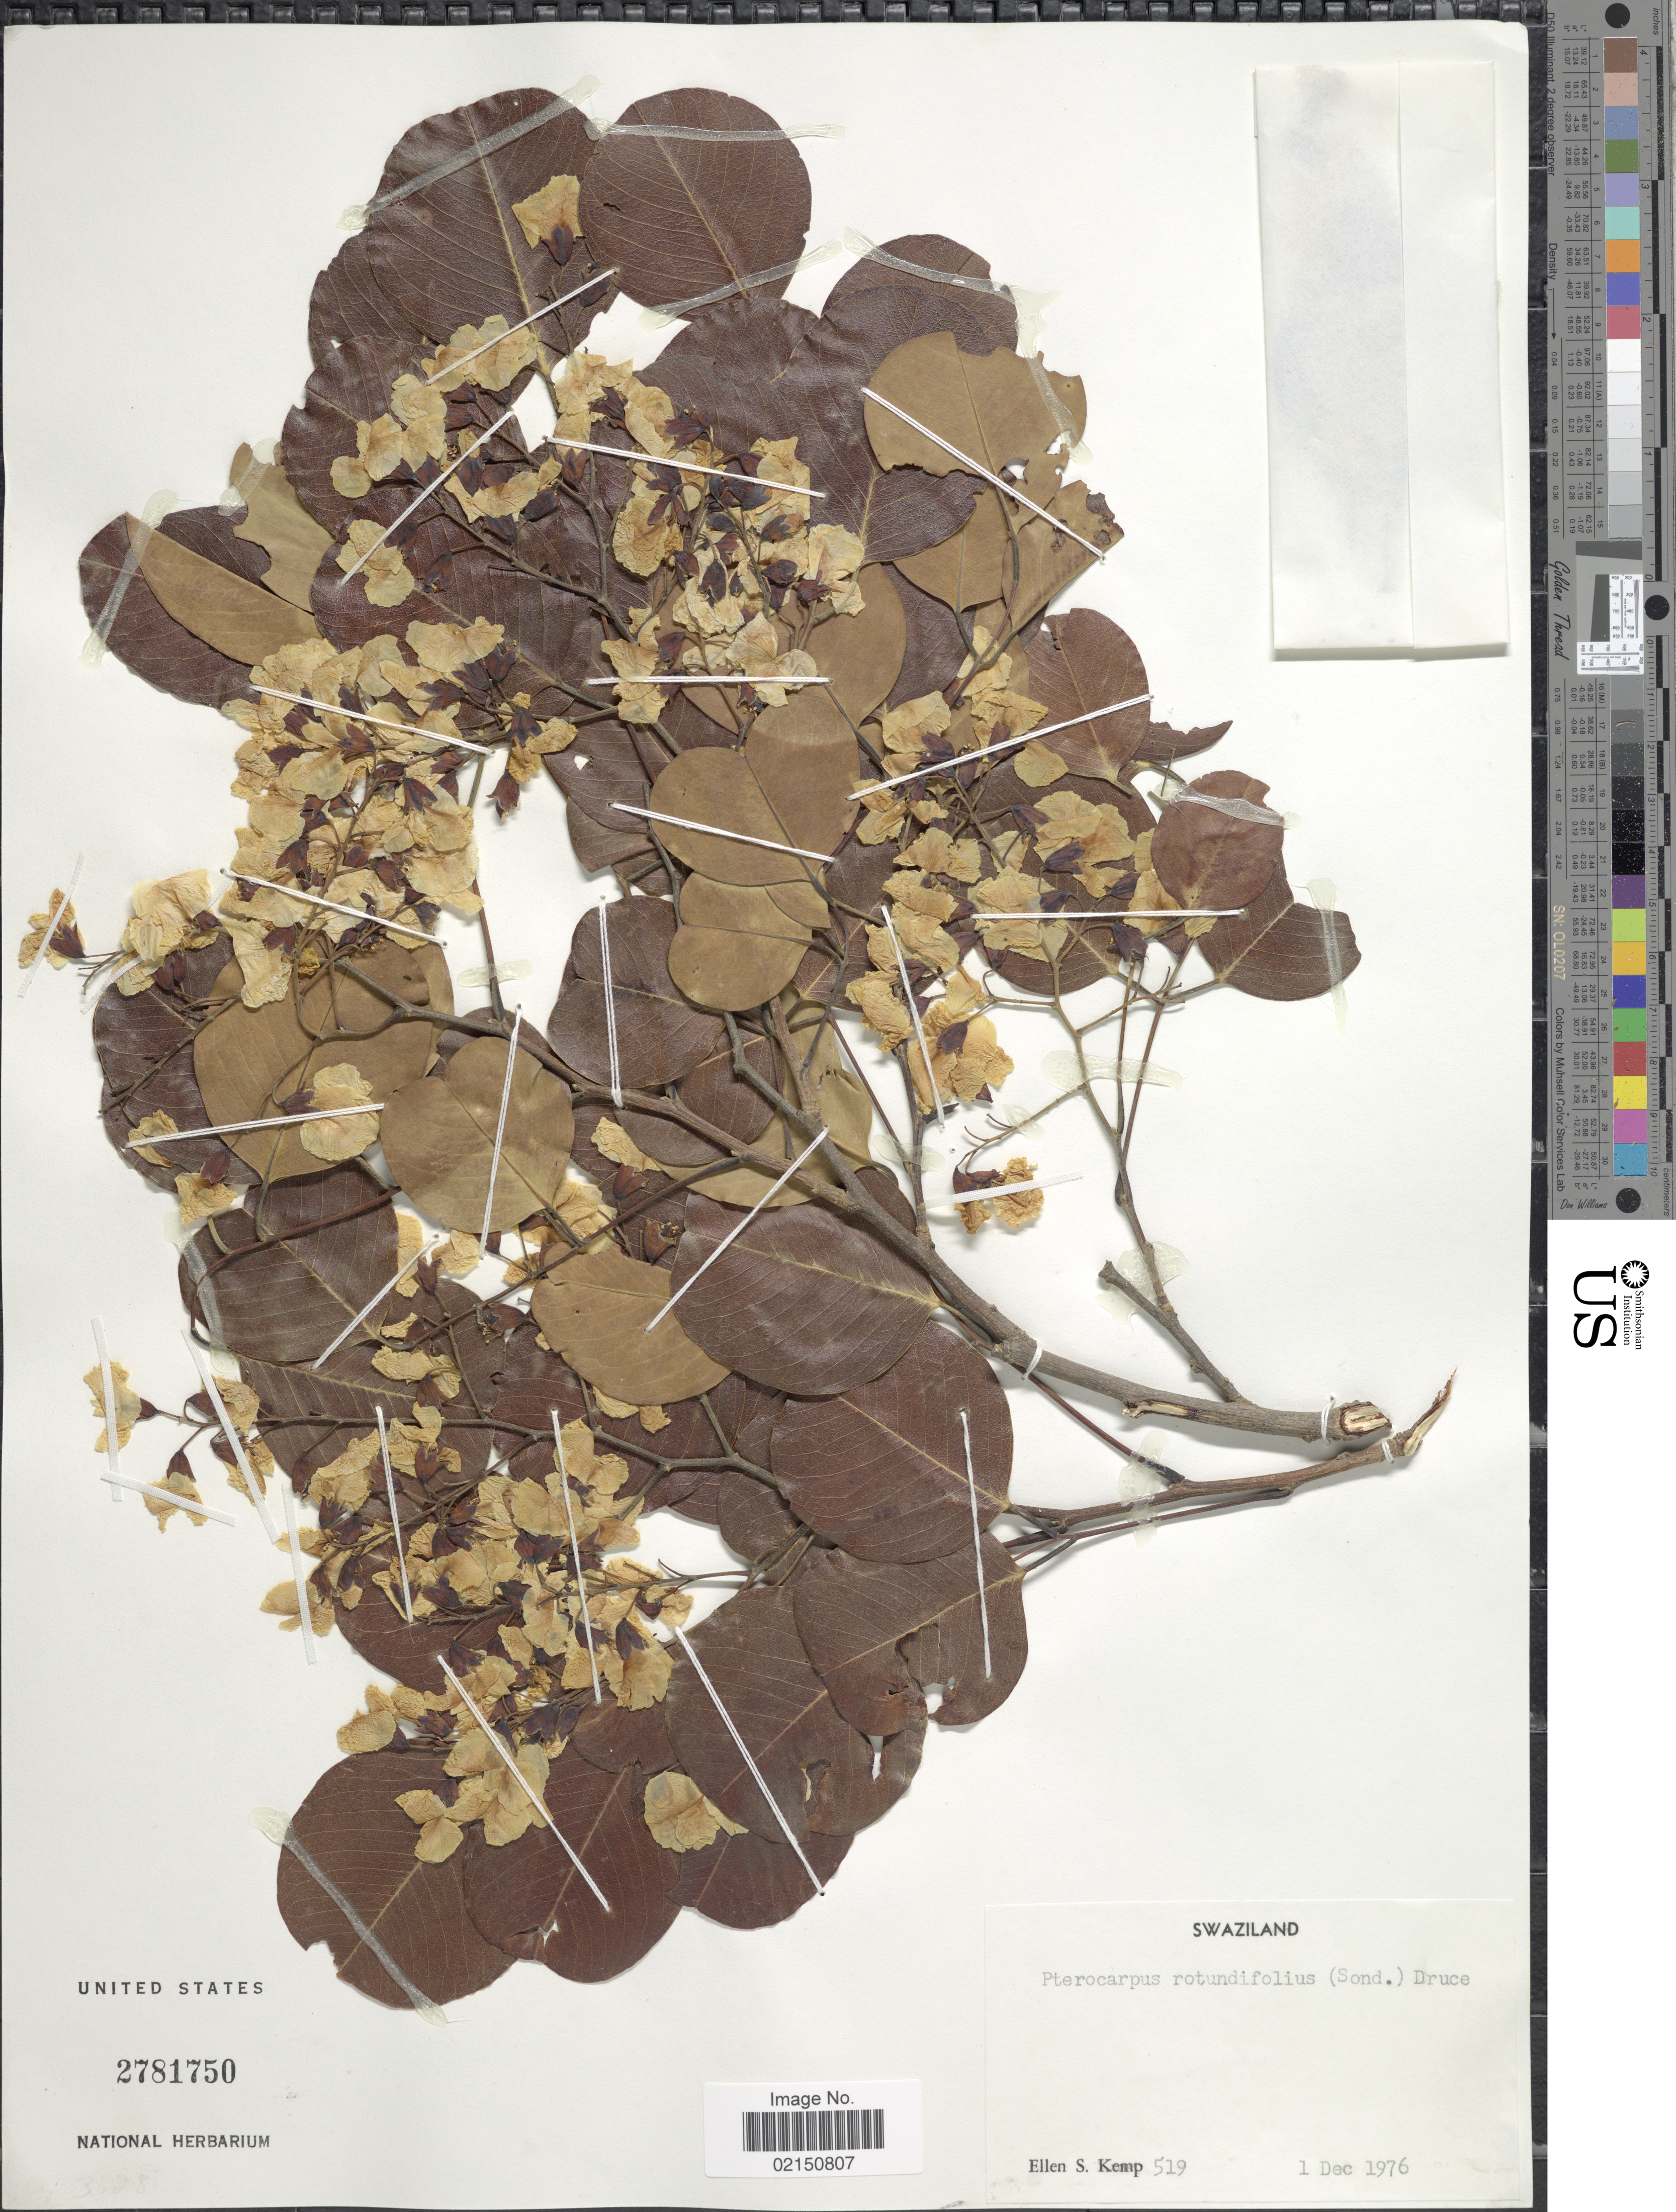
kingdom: Plantae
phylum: Tracheophyta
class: Magnoliopsida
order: Fabales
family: Fabaceae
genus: Pterocarpus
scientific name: Pterocarpus rotundifolius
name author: (Sond.) Druce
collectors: E. S. Kemp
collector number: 519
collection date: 1976-12-01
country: Eswatini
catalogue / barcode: US 2781750